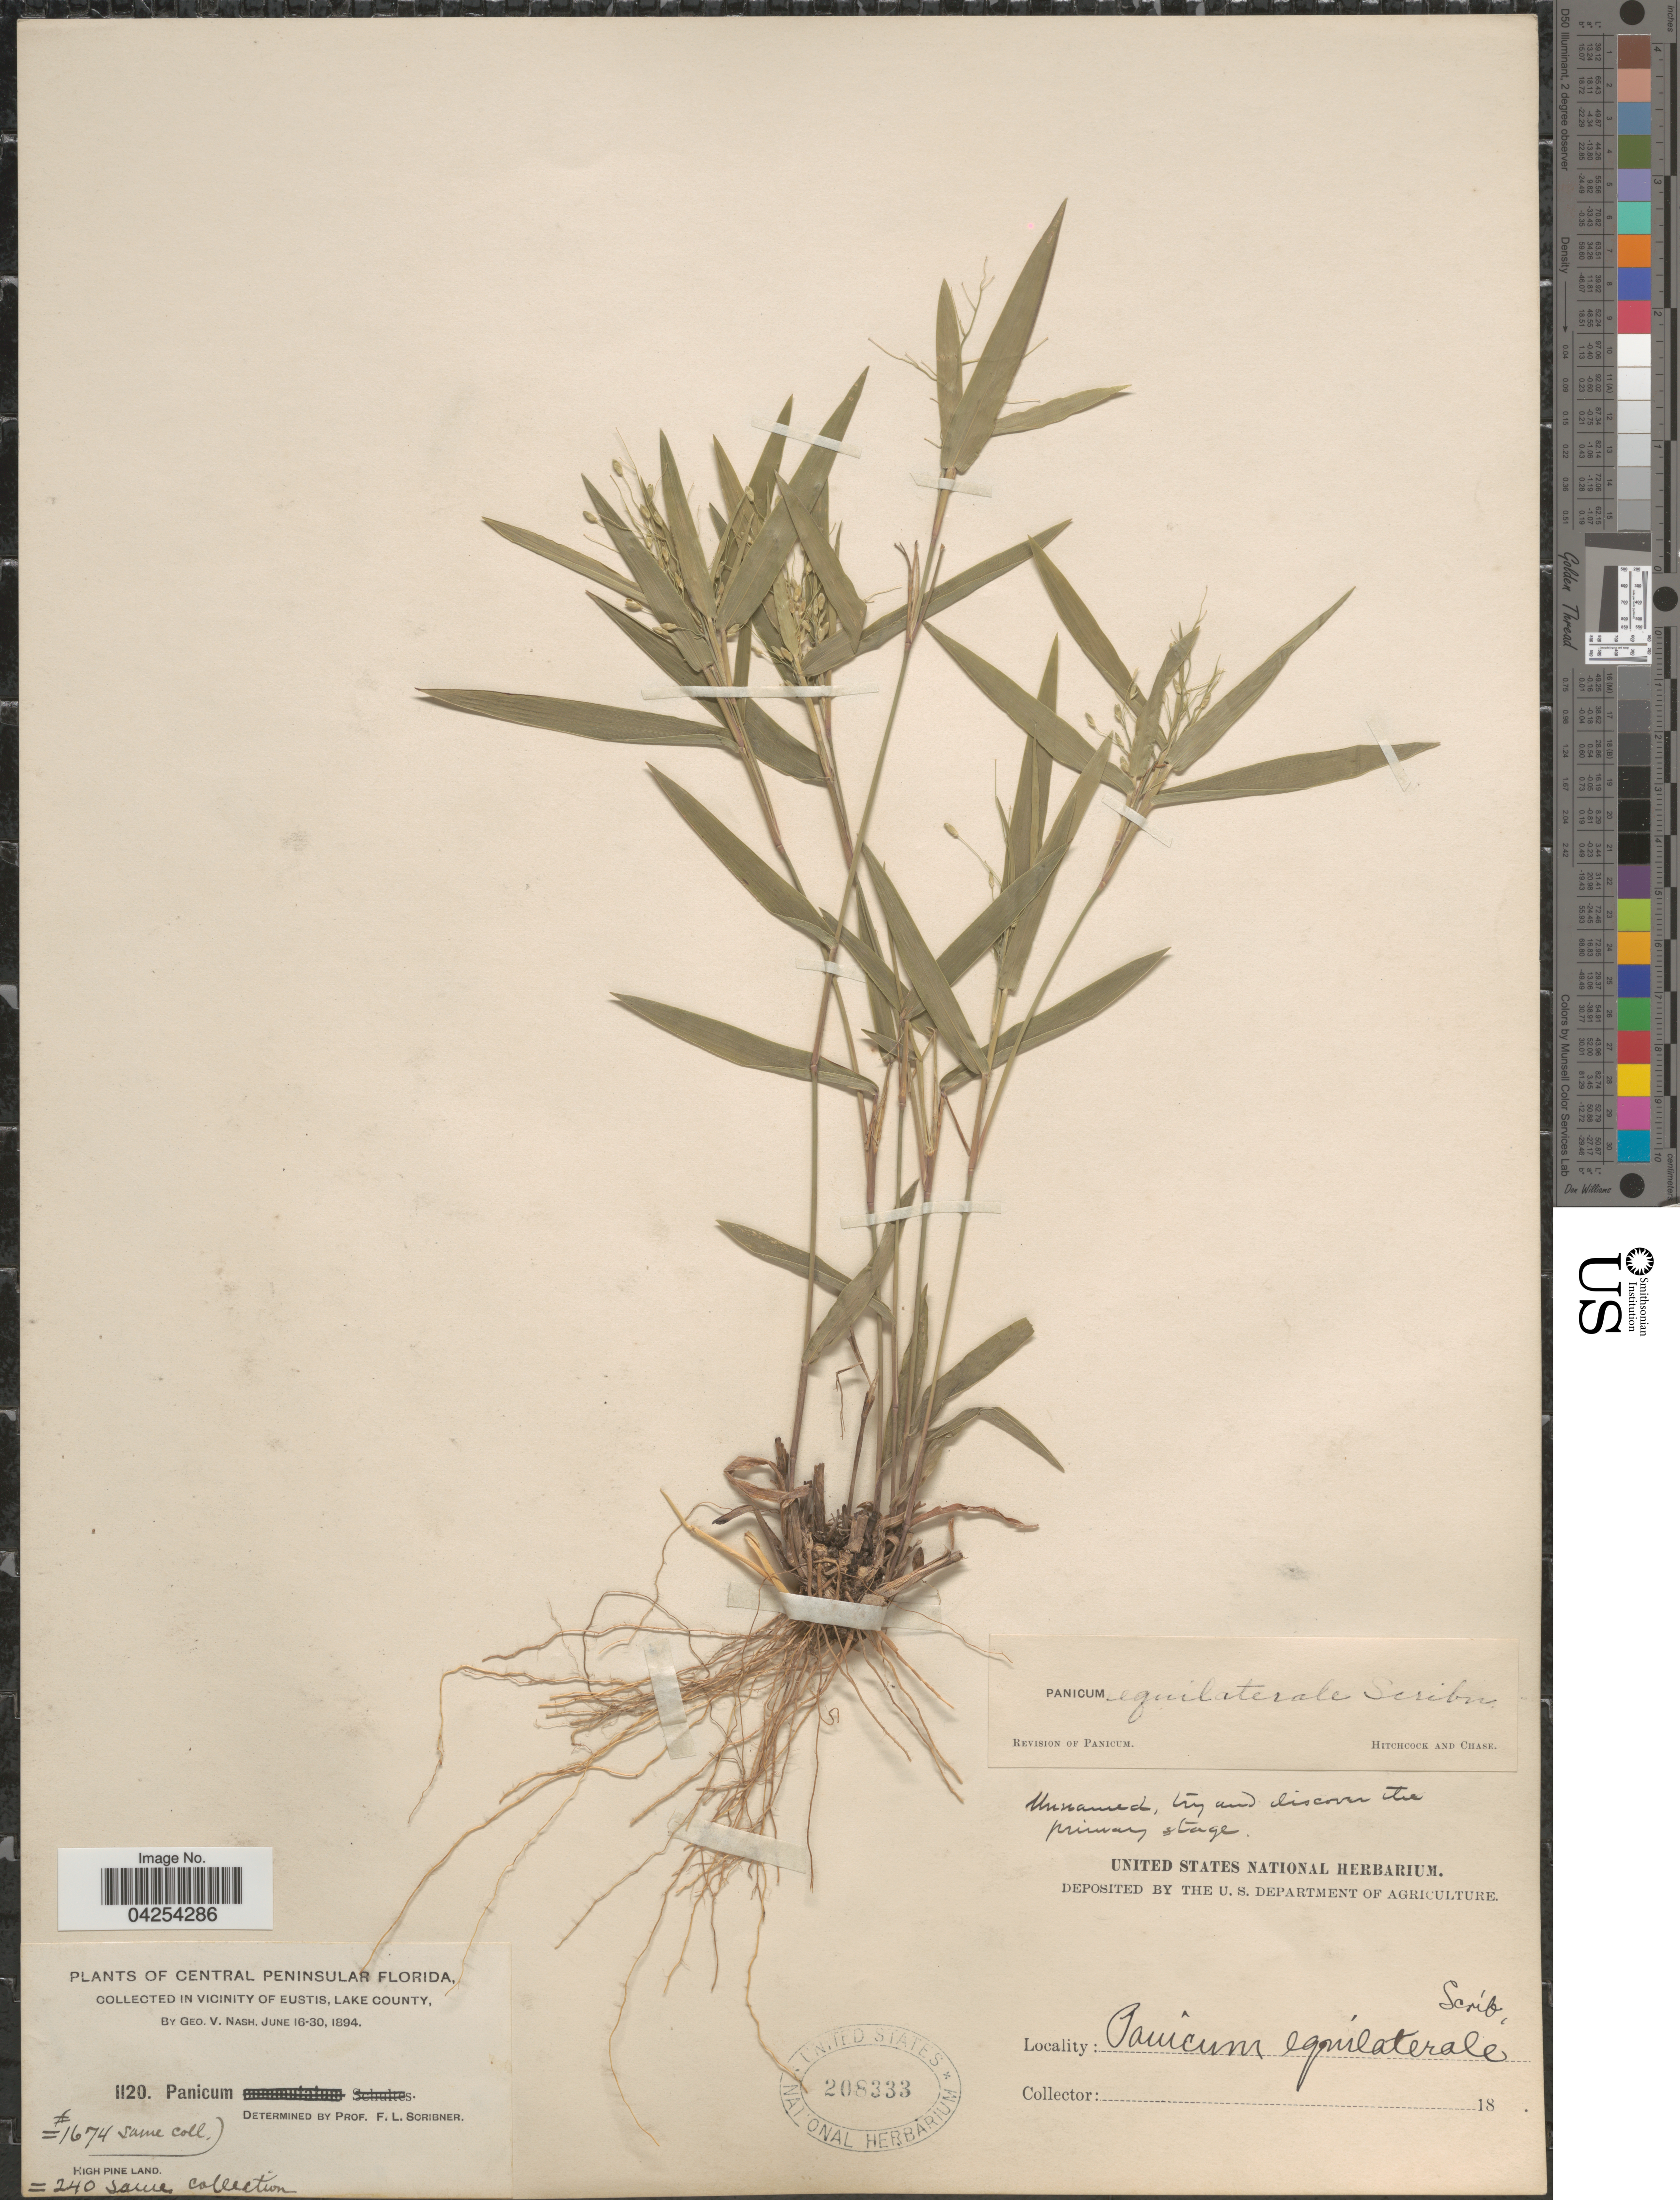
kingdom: Plantae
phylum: Tracheophyta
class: Liliopsida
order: Poales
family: Poaceae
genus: Dichanthelium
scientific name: Dichanthelium commutatum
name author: (Schult.) Gould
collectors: G. V. Nash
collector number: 1674/240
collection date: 1894-06-16/1894-06-30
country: United States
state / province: Florida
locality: Central Peninsular Florida, in vicinity of Eustis, Lake County.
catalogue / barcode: US 208333